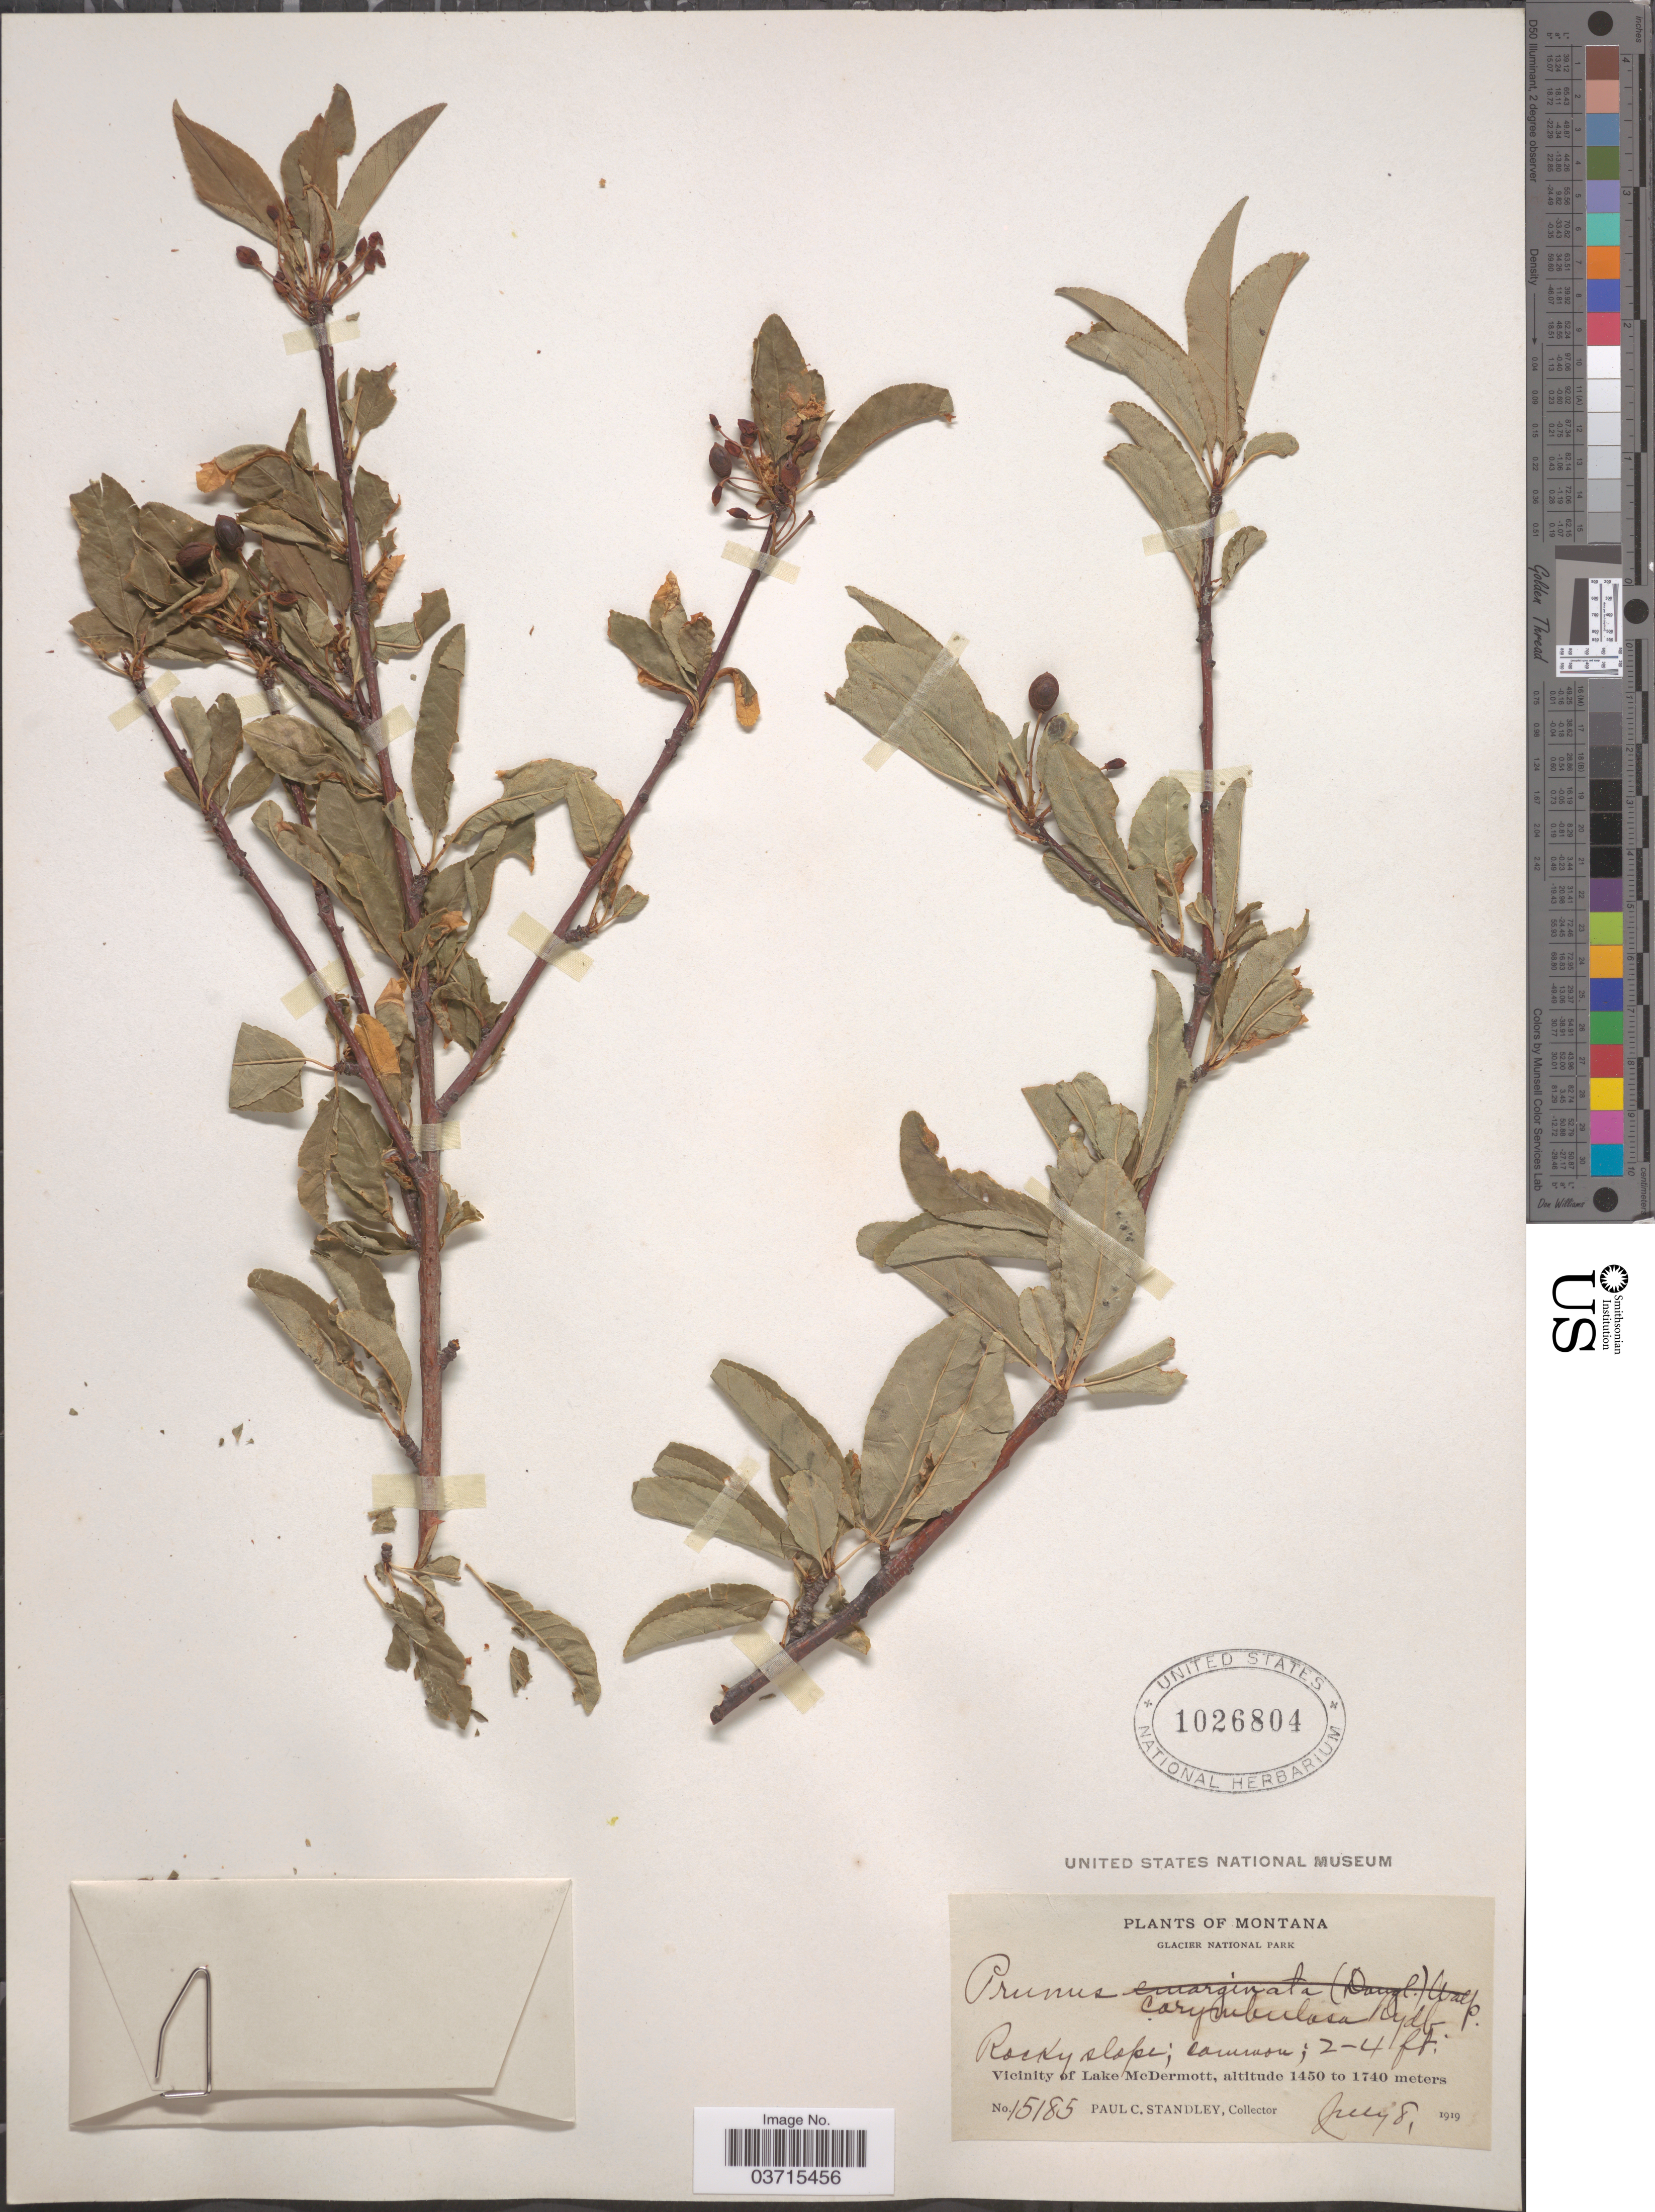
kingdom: Plantae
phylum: Tracheophyta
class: Magnoliopsida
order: Rosales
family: Rosaceae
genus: Prunus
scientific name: Prunus corymbulosa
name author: Rydb.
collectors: P. C. Standley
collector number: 15185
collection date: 1919-07-08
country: United States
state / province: Montana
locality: Glacier National Park, Rocky slope. Vicinity of Lake McDermott.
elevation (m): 1450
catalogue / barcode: US 1026804